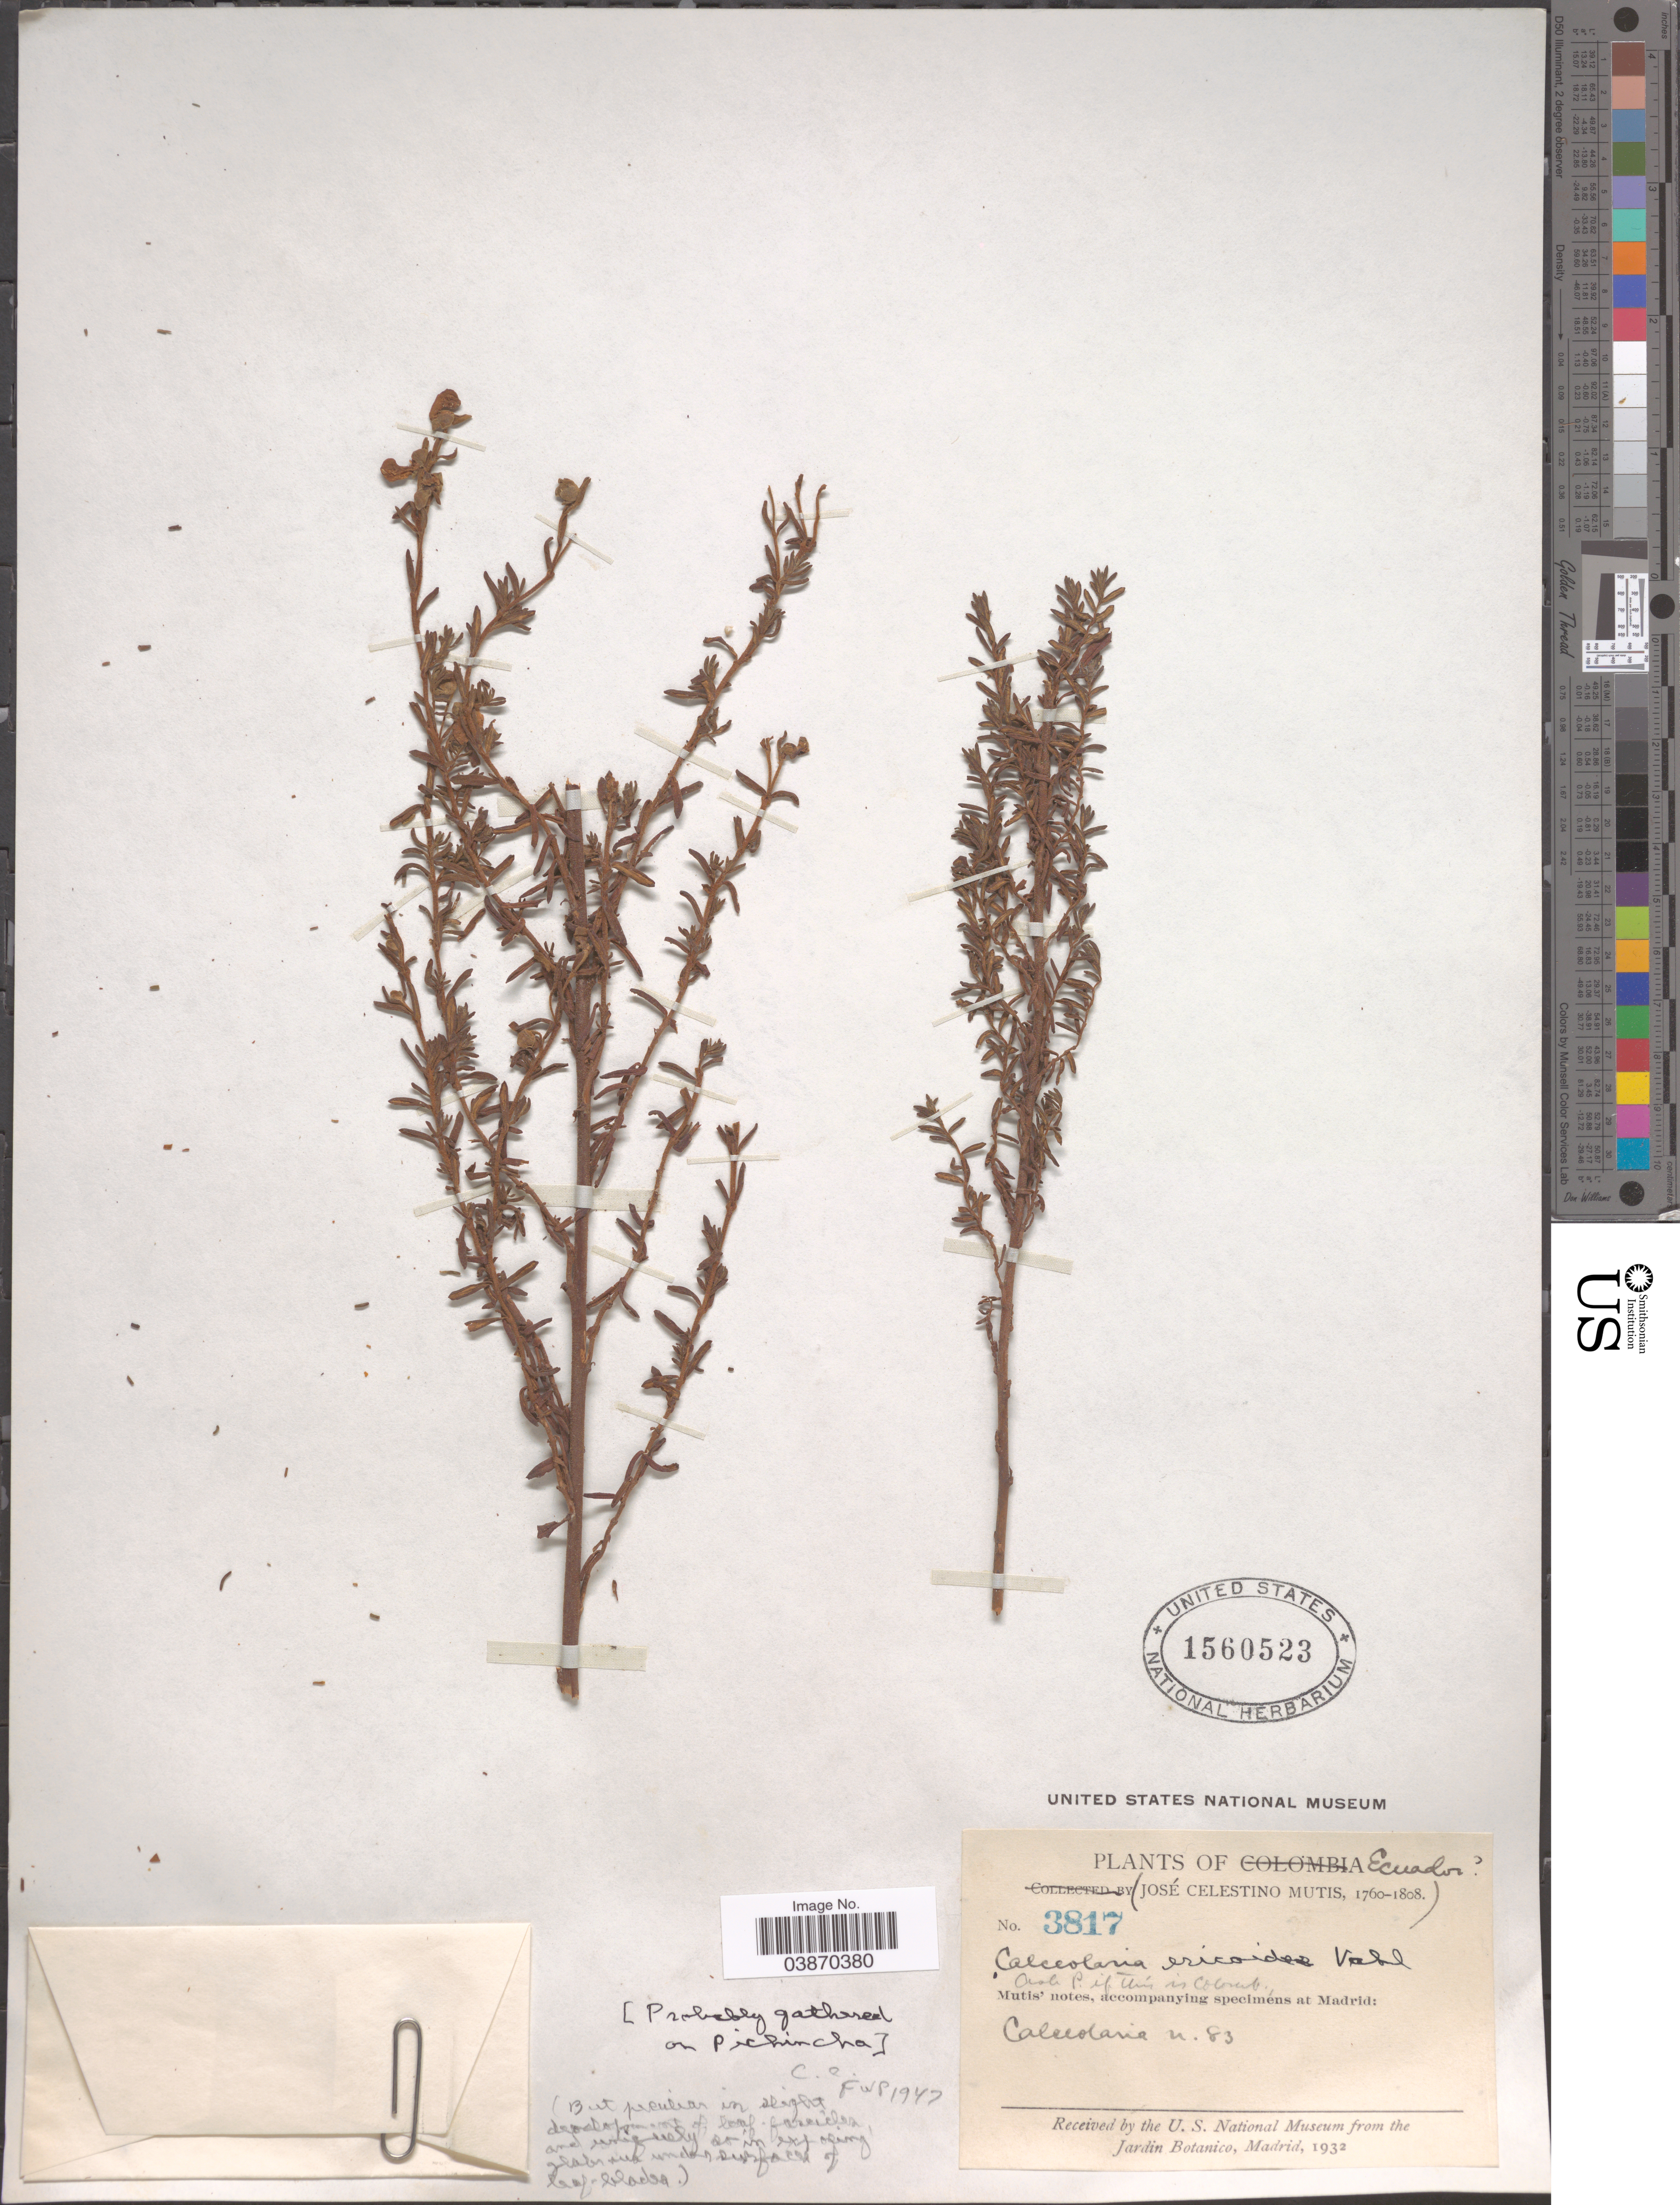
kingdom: Plantae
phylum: Tracheophyta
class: Magnoliopsida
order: Lamiales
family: Calceolariaceae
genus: Calceolaria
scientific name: Calceolaria ericoides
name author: Juss. ex Vahl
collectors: J. C. B. Mutis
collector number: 3817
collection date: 1760/1808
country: Colombia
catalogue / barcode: US 1560523